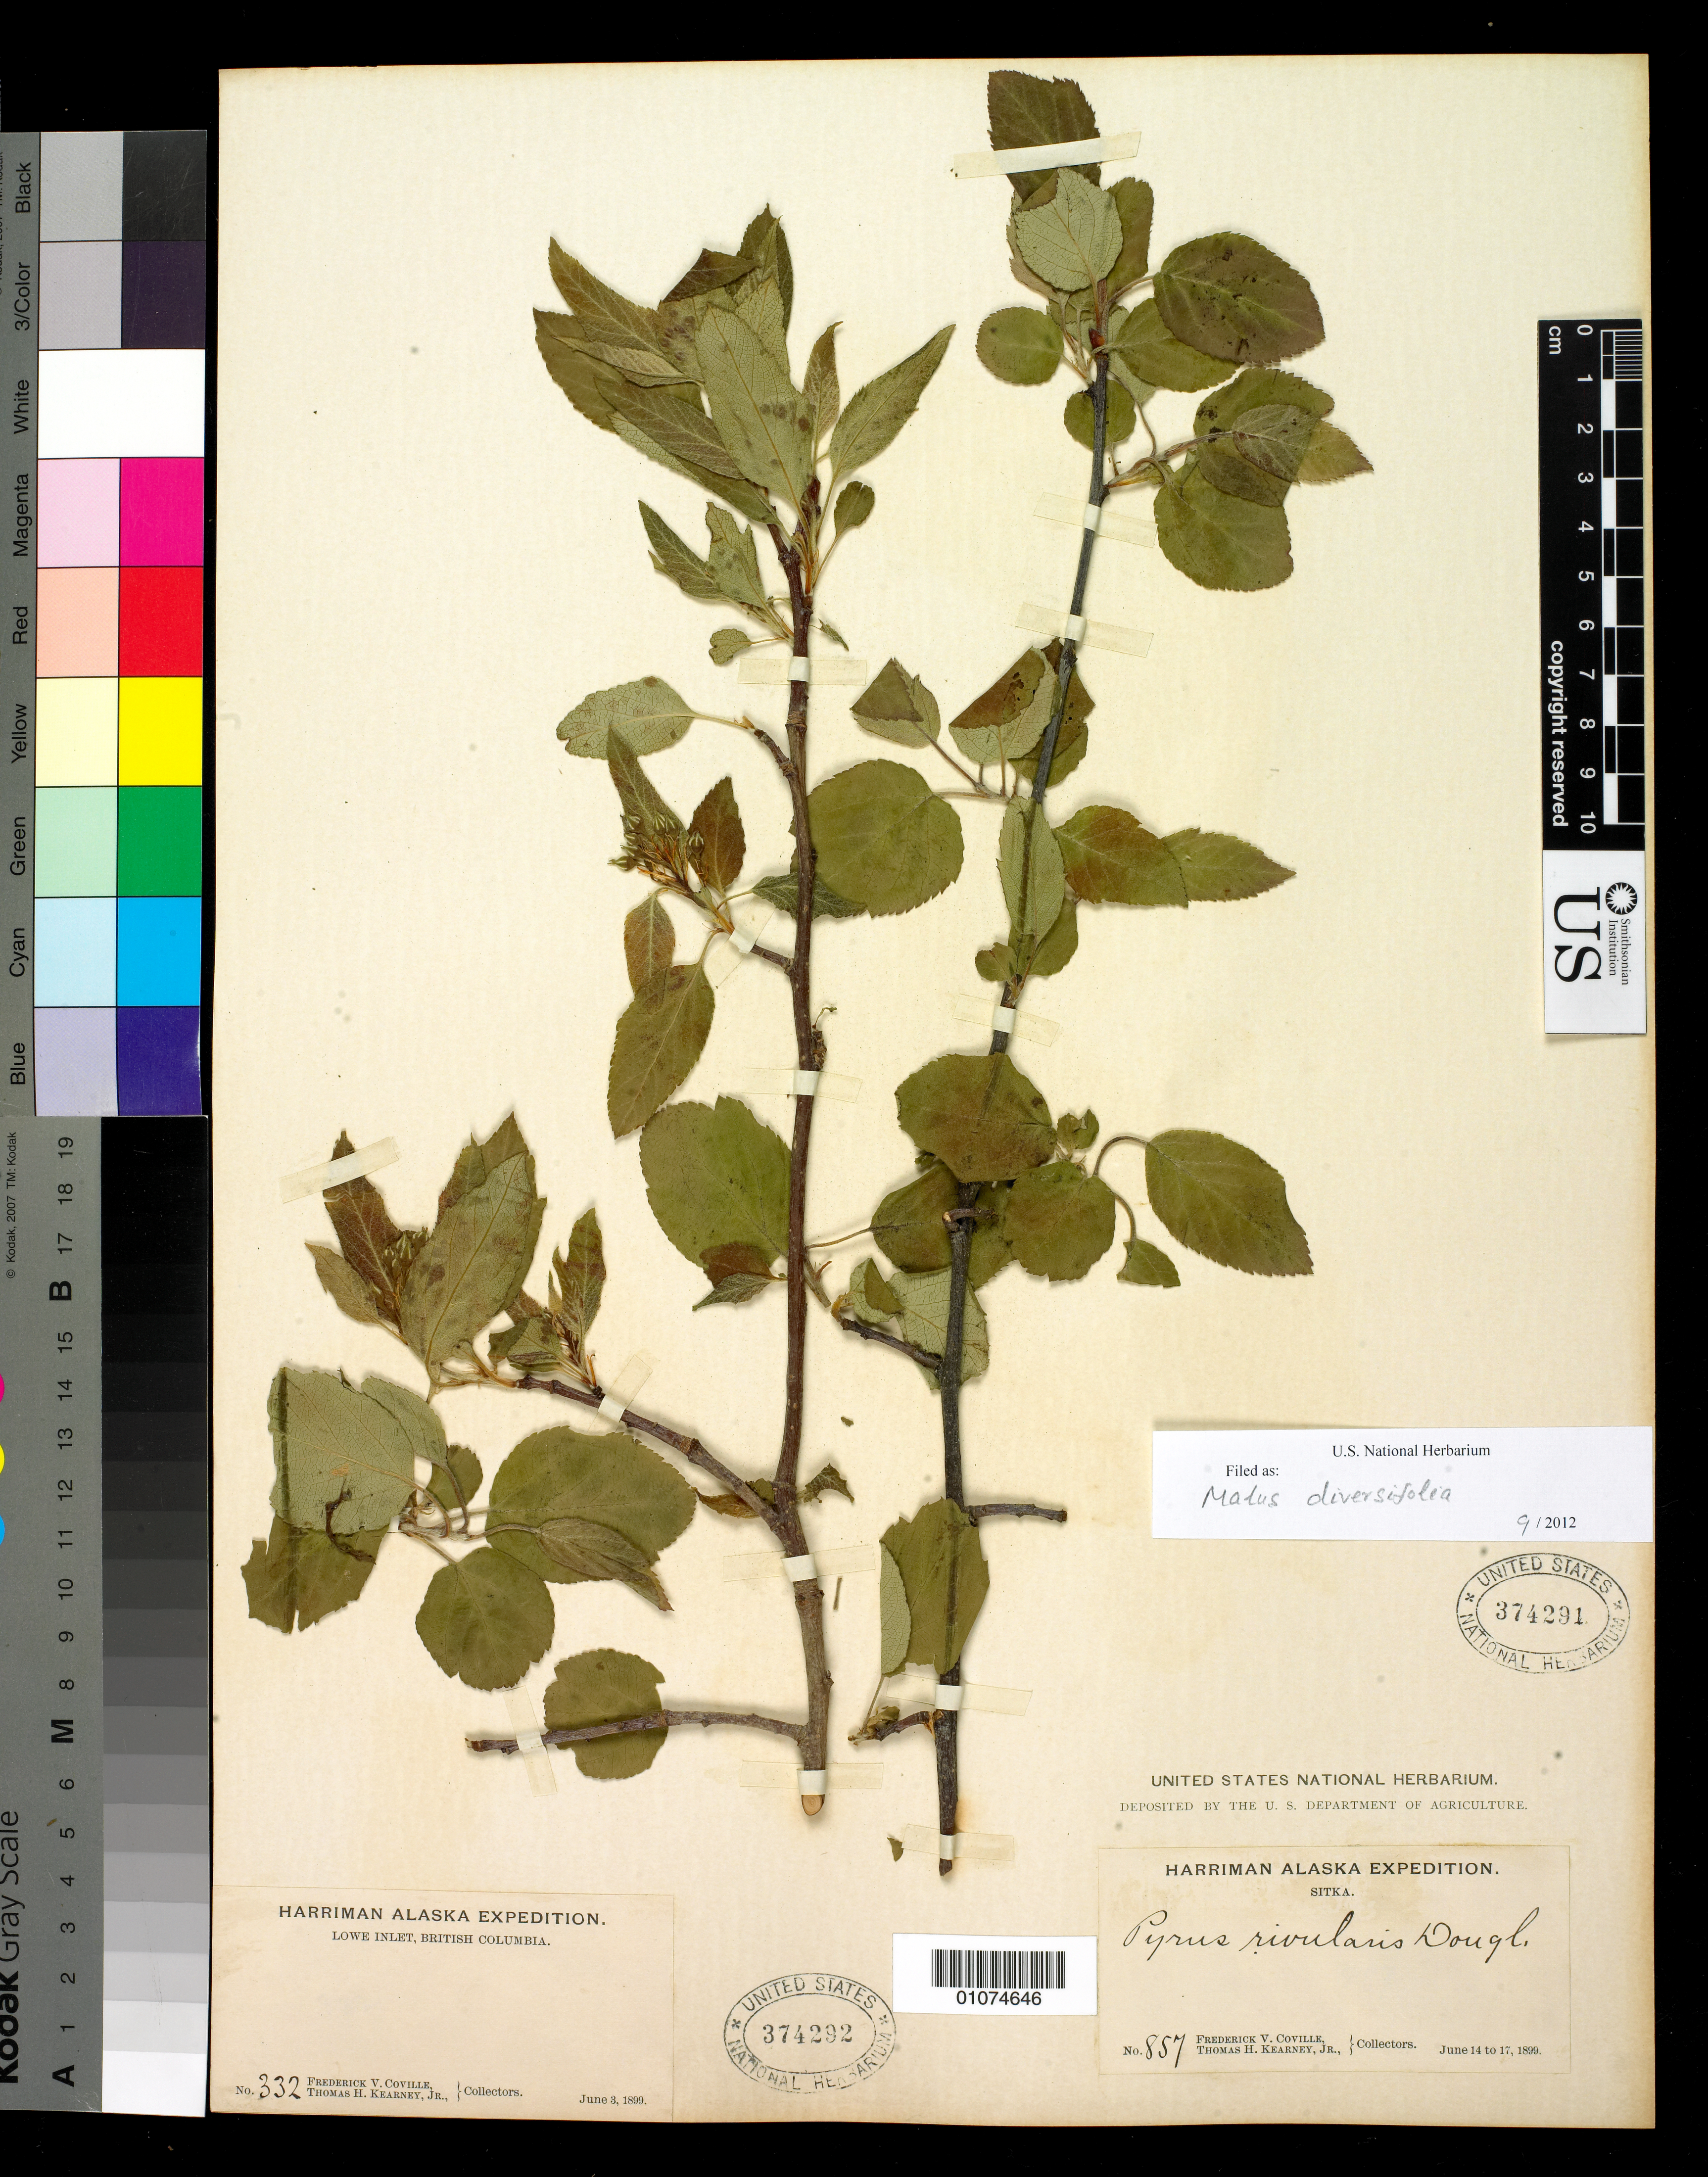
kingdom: Plantae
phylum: Tracheophyta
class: Magnoliopsida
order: Rosales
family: Rosaceae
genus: Malus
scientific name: Malus diversifolia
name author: (Bong.) M. Roem.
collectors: F. V. Coville & T. H. Kearney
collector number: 857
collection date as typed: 14 Jun 1899 to 27 Jun 1899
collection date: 1899-06-14/1899-06-27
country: United States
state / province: Alaska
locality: Sitka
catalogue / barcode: US 374291